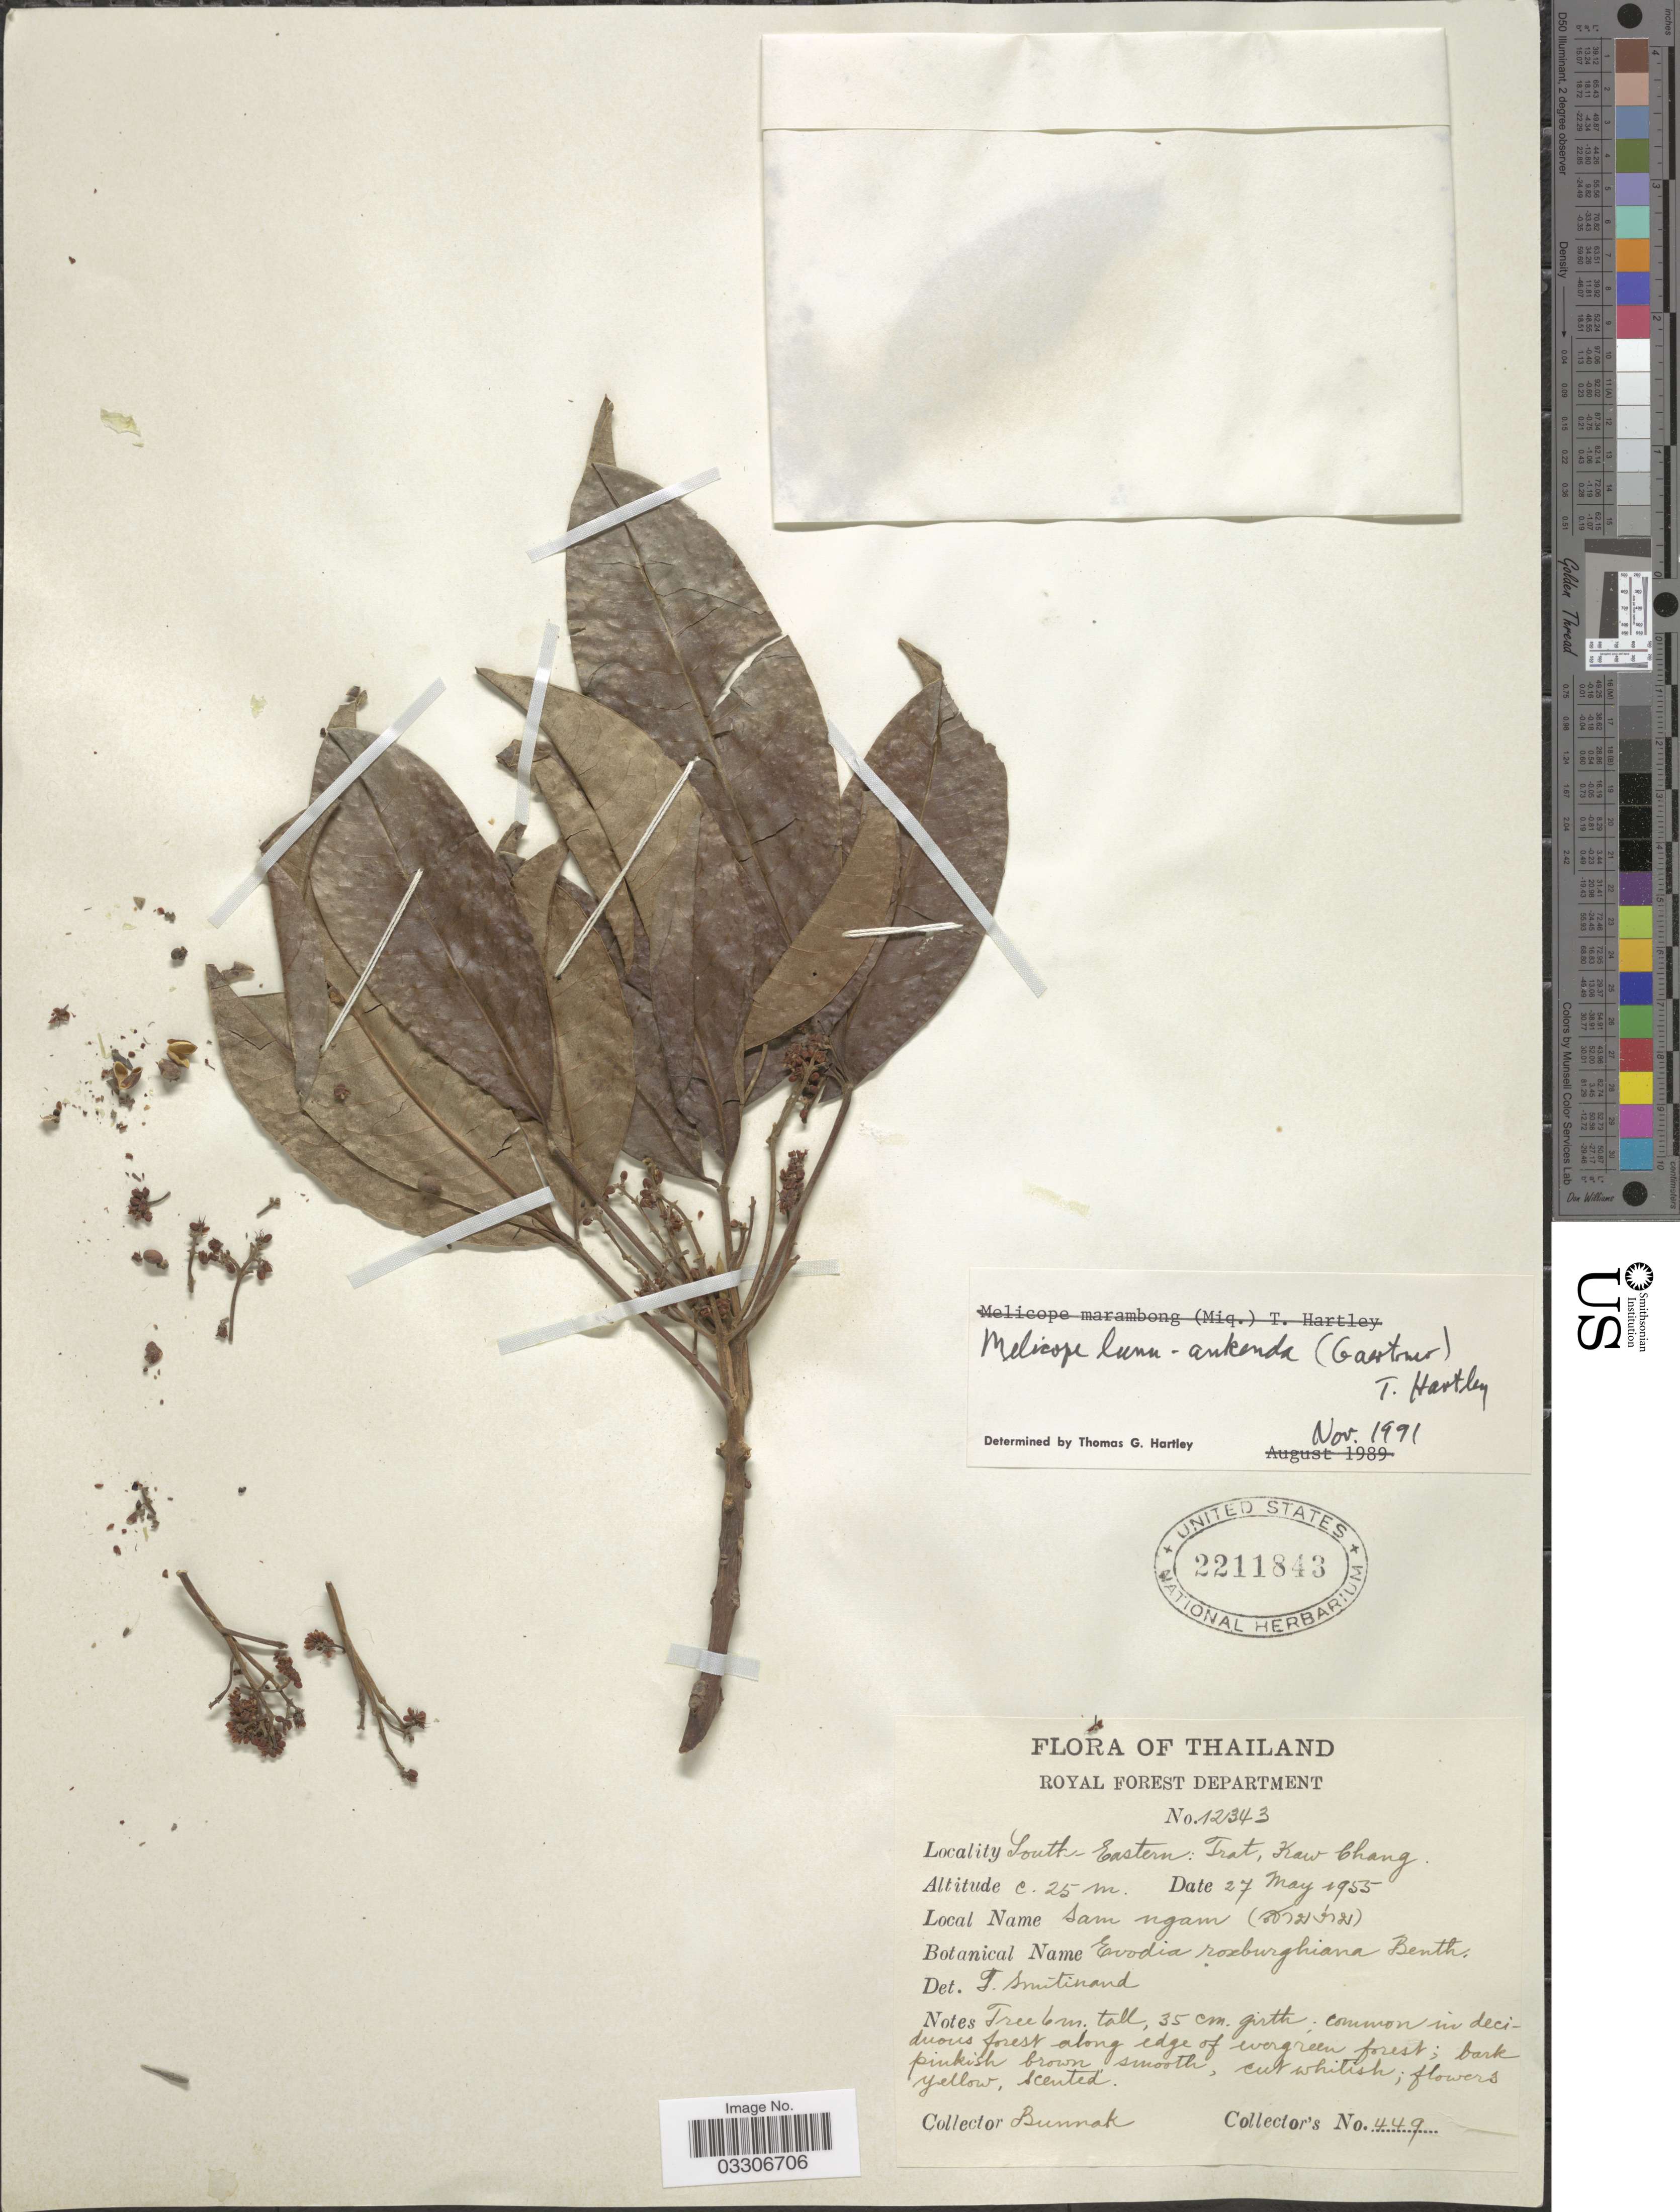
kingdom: Plantae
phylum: Tracheophyta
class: Magnoliopsida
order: Sapindales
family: Rutaceae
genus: Melicope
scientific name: Melicope lunu-ankenda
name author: (Gaertn.) T.G. Hartley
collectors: -. Bunnak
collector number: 449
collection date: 1955-05-27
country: Thailand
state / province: Trat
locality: South-Eastern: Trat, Kaw Chang.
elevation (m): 25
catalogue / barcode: US 2211843